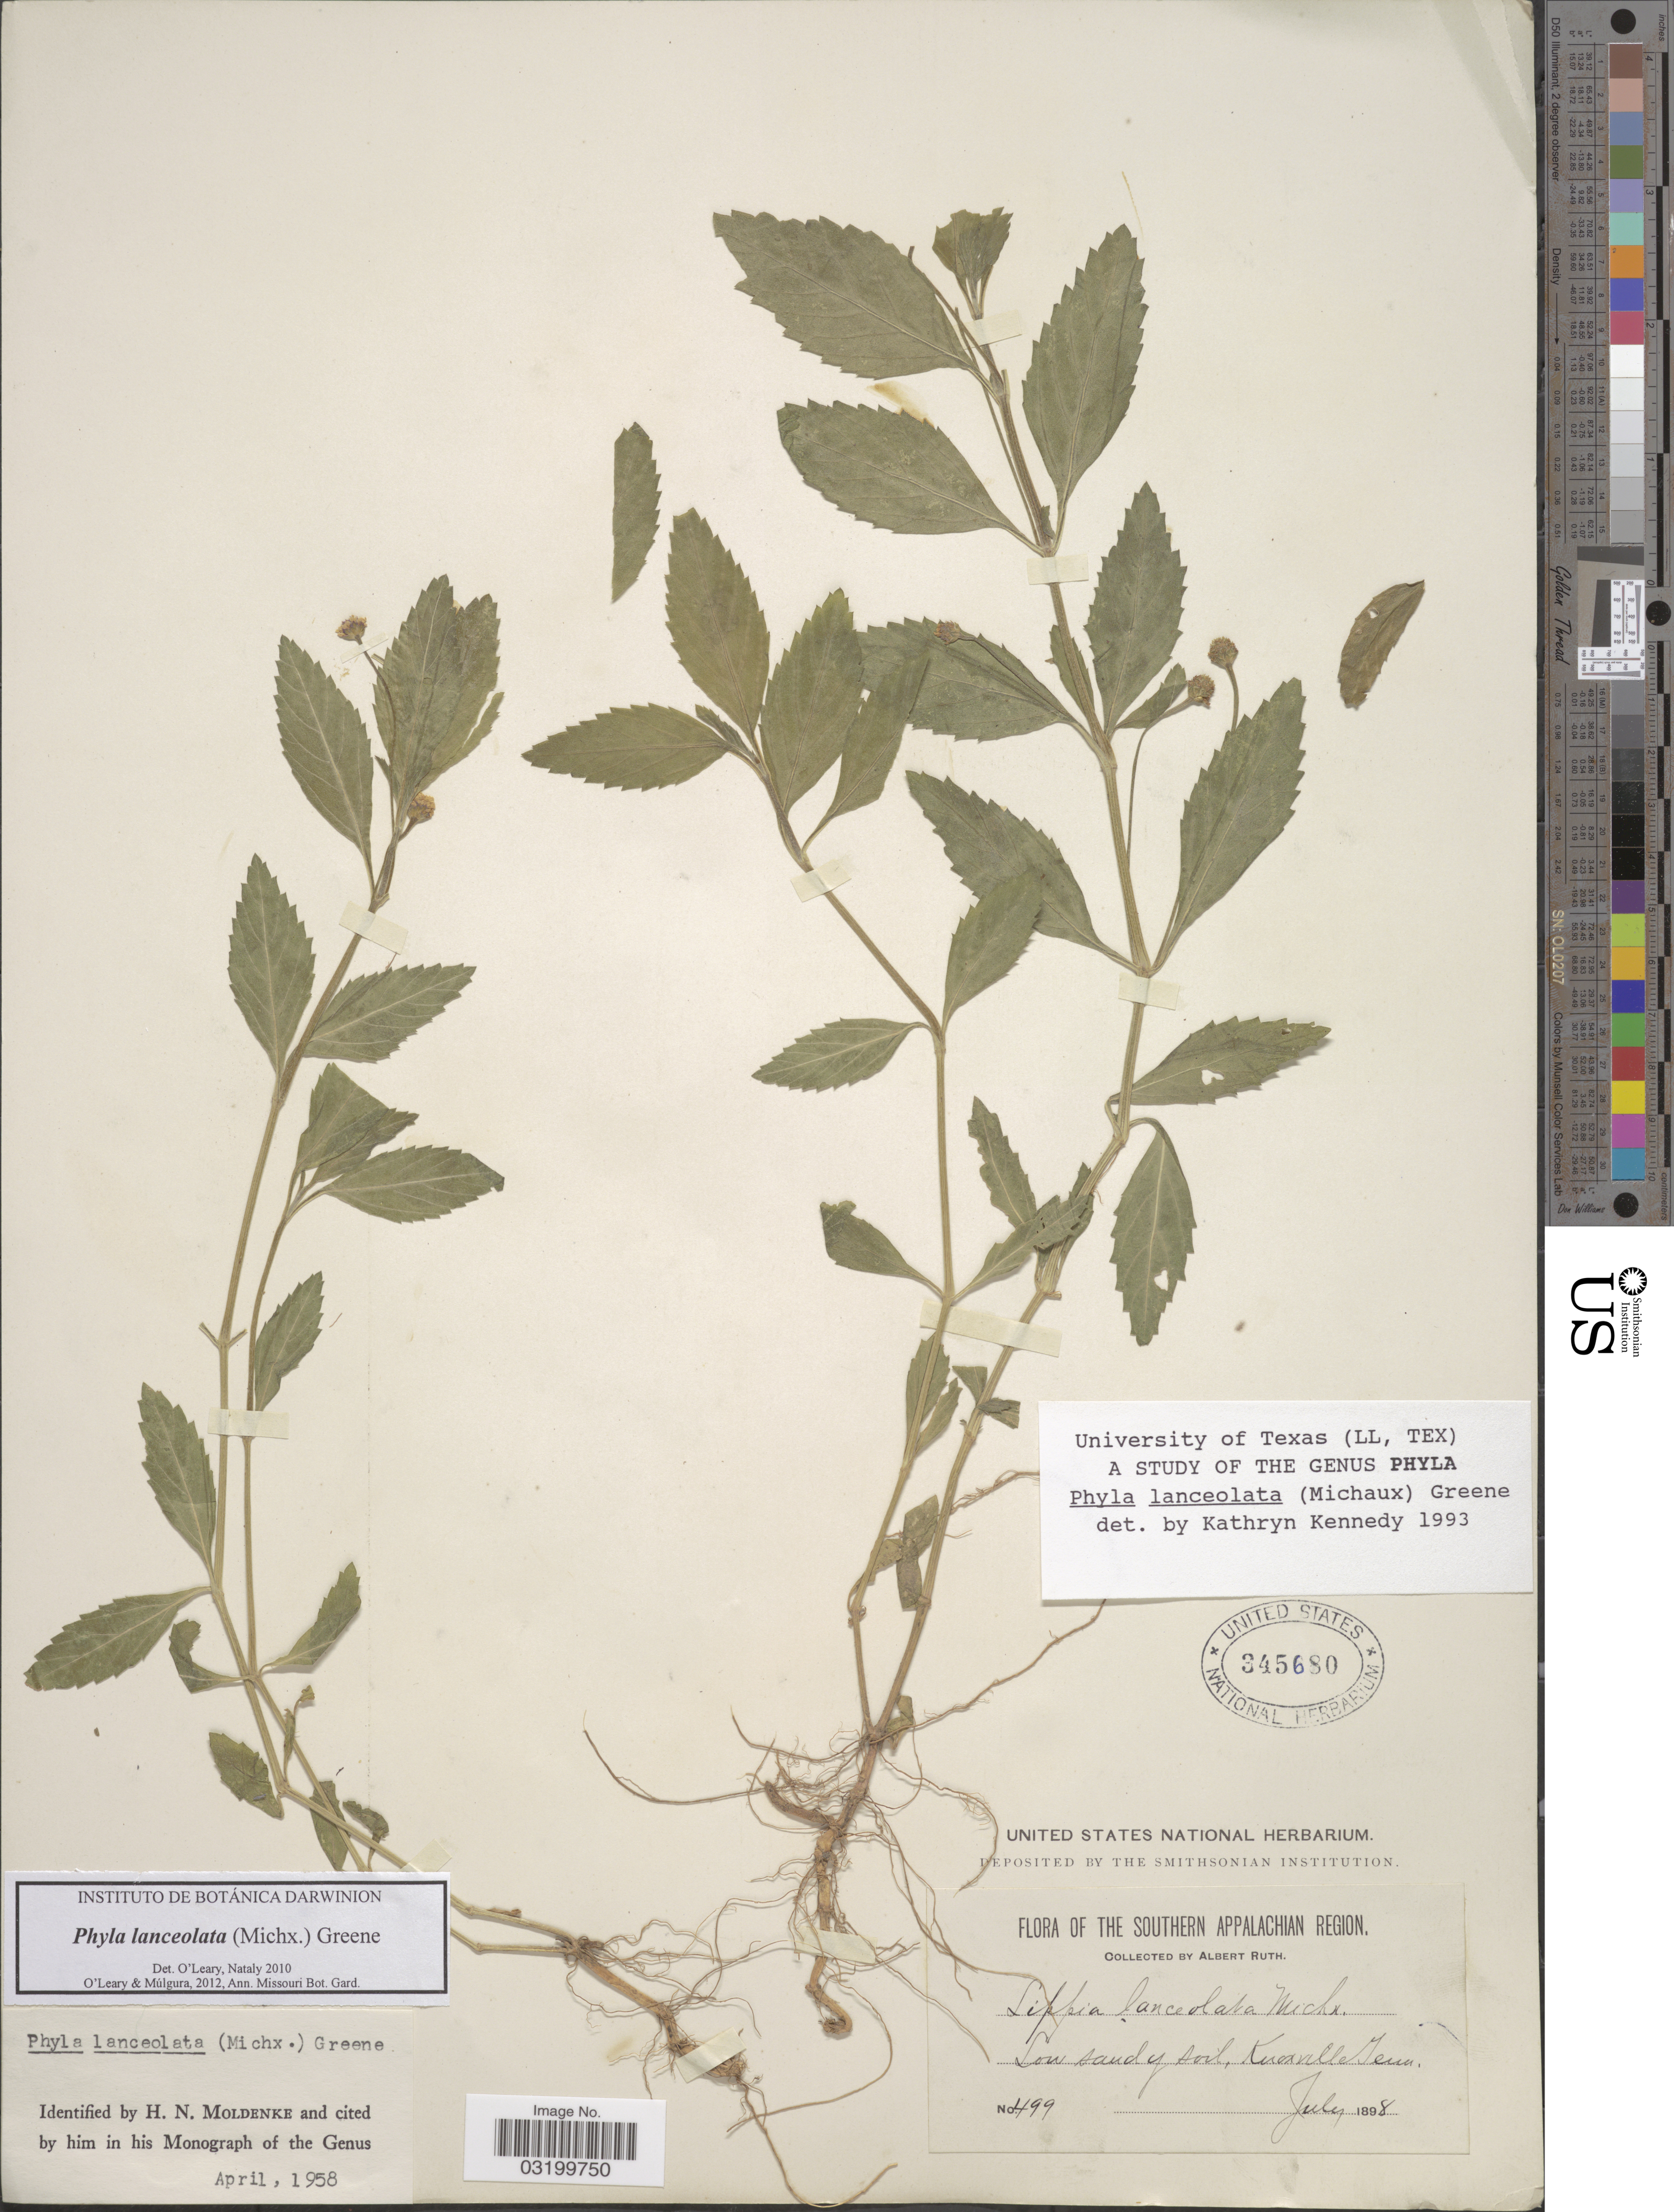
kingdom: Plantae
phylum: Tracheophyta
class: Magnoliopsida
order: Lamiales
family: Verbenaceae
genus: Phyla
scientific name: Phyla lanceolata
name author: (Michx.) Greene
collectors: A. Ruth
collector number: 499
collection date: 1898-07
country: United States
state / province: Tennessee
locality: Southern Appalachian. Low sandy soil, Knoxville.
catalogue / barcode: US 345680